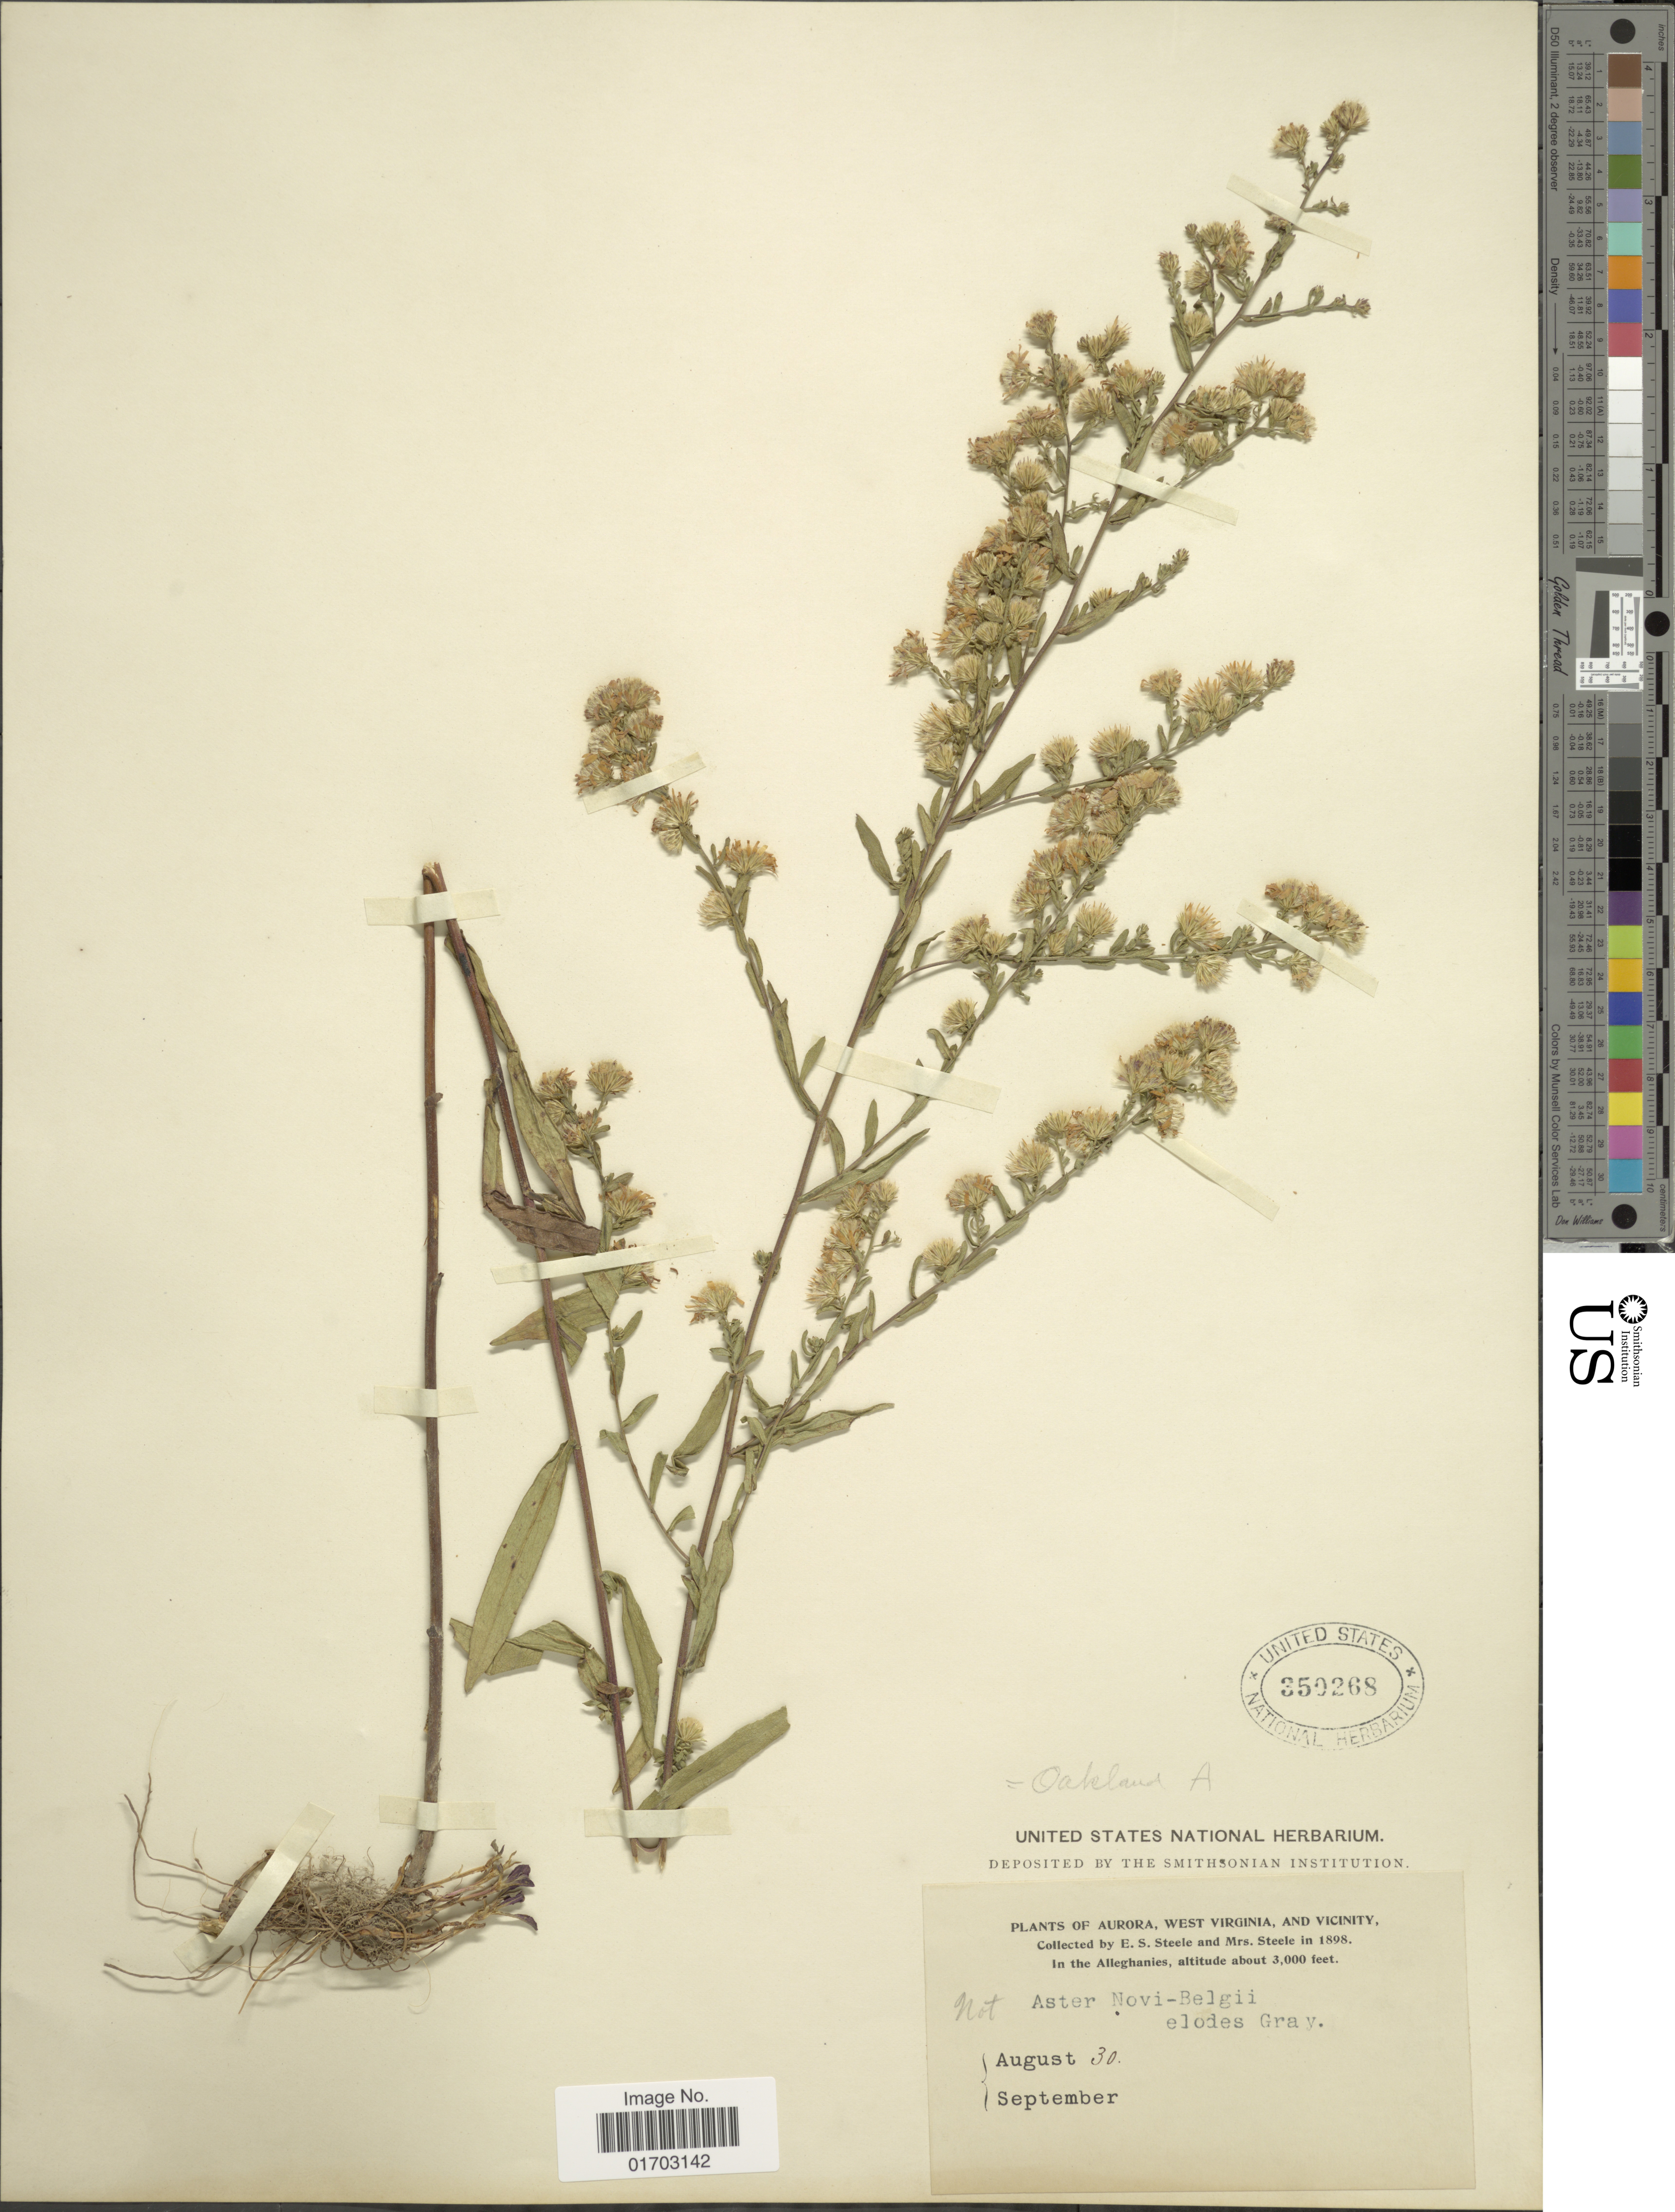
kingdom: Plantae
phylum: Tracheophyta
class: Magnoliopsida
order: Asterales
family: Asteraceae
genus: Symphyotrichum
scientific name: Symphyotrichum simplex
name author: (Willd.) Á. Löve & D. Löve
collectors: E. Steele & Mrs. E. S. Steele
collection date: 1898-08-30/1898-09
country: United States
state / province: West Virginia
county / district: Preston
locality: Aurora, in the Alleghenies.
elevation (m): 914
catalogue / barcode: US 350268